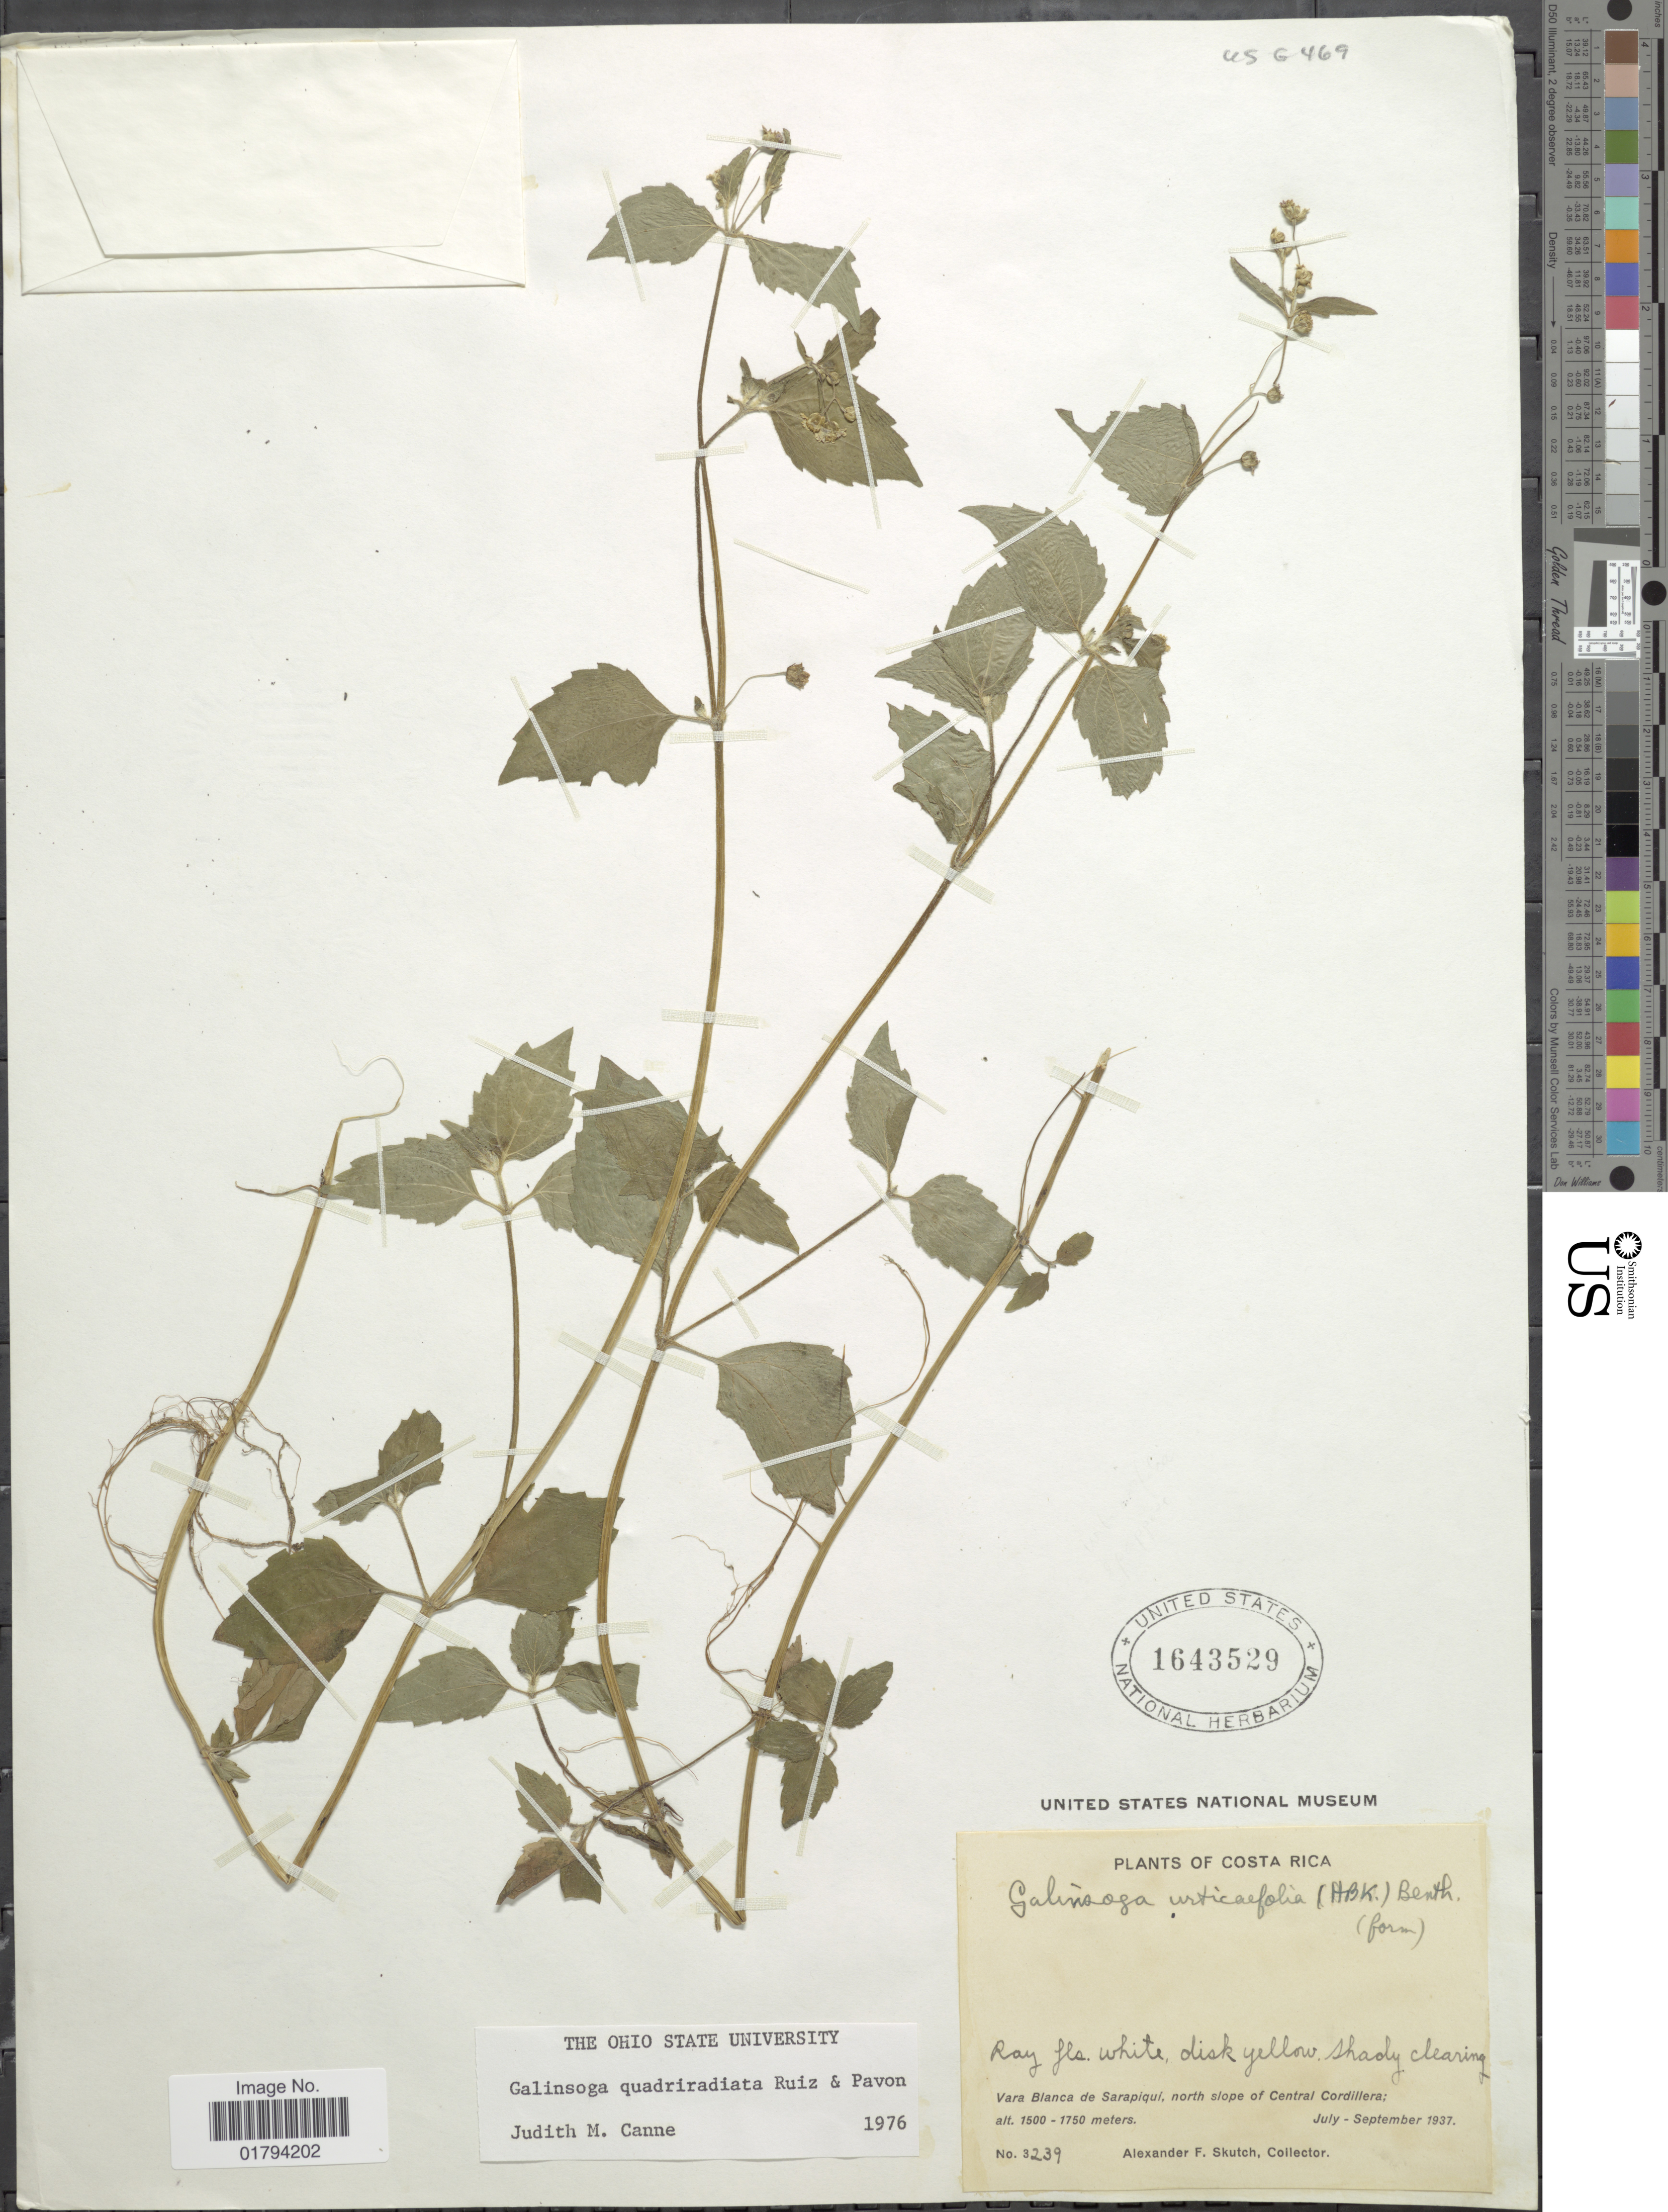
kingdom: Plantae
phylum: Tracheophyta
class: Magnoliopsida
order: Asterales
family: Asteraceae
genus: Galinsoga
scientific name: Galinsoga quadriradiata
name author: Ruiz & Pav.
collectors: A. F. Skutch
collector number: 3239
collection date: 1937-07/1937-09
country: Costa Rica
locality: Vara Blanca de Sarapiqui, north slope of Central Cordillera.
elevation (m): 1500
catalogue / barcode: US 1643529